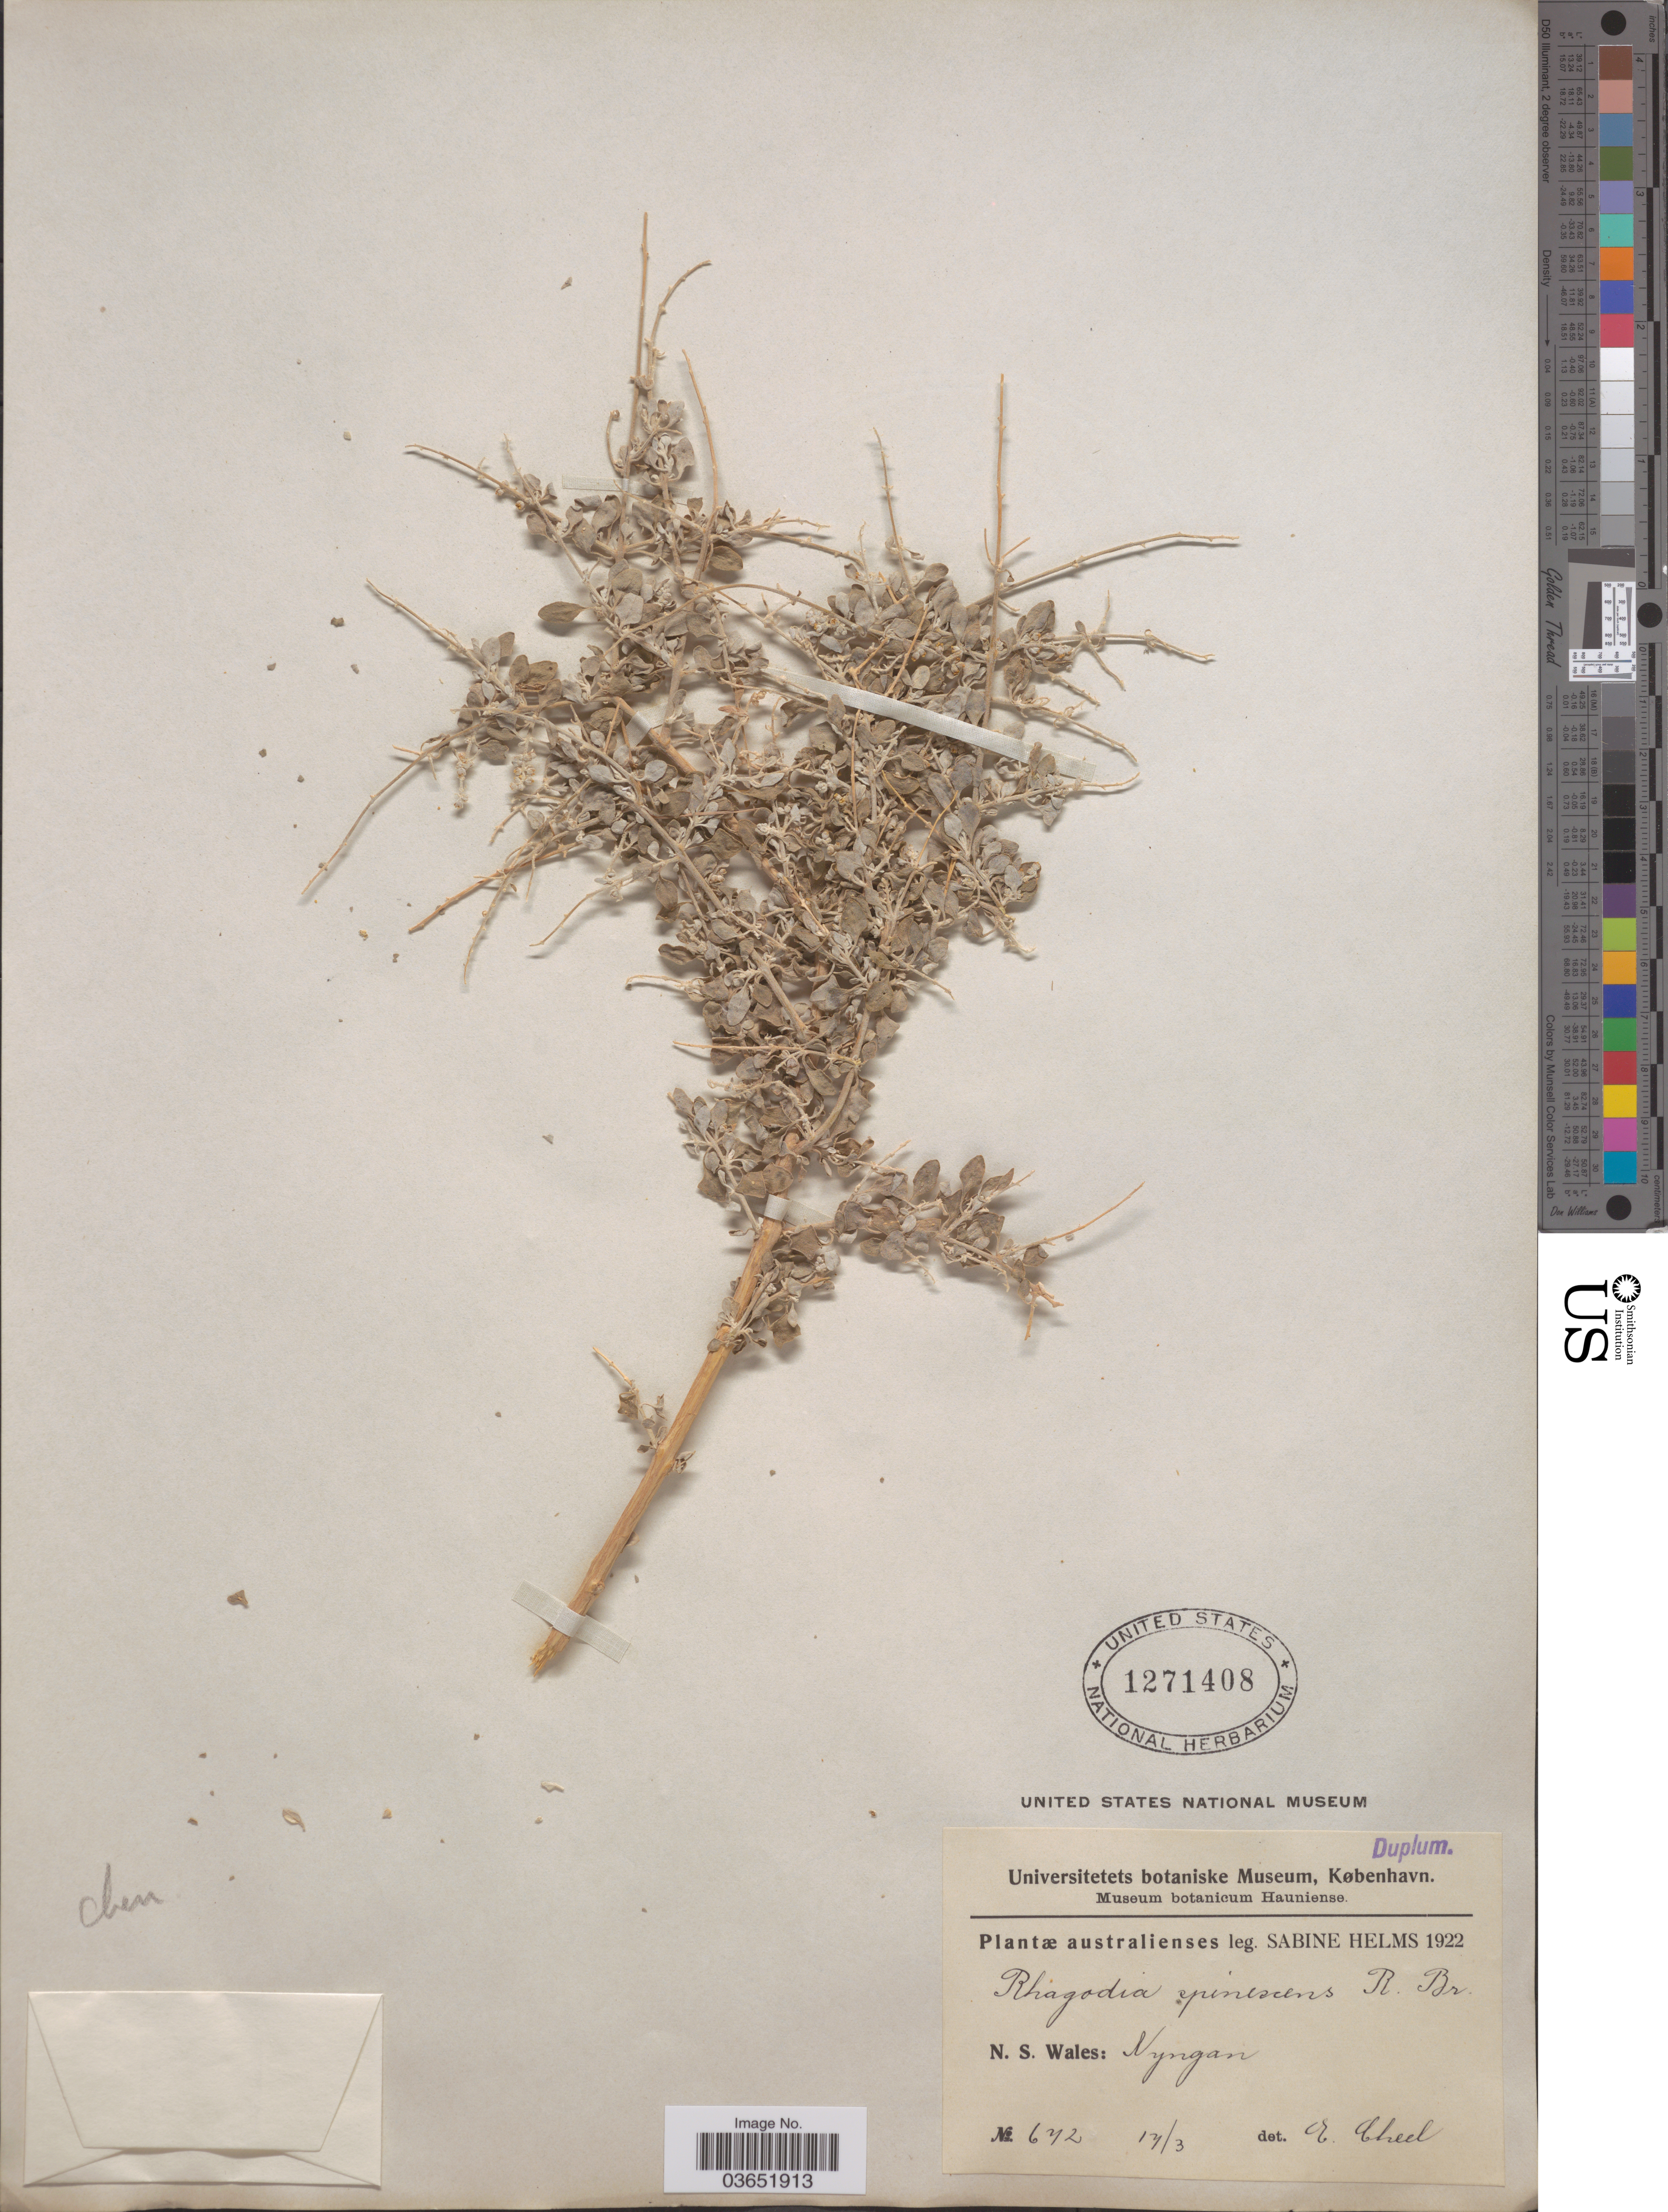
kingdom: Plantae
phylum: Tracheophyta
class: Magnoliopsida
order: Caryophyllales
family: Amaranthaceae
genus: Rhagodia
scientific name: Rhagodia spinescens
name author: R. Br.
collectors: S. Helms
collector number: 672*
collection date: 1922-03-17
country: Australia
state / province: New South Wales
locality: Nyngan.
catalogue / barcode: US 1271408